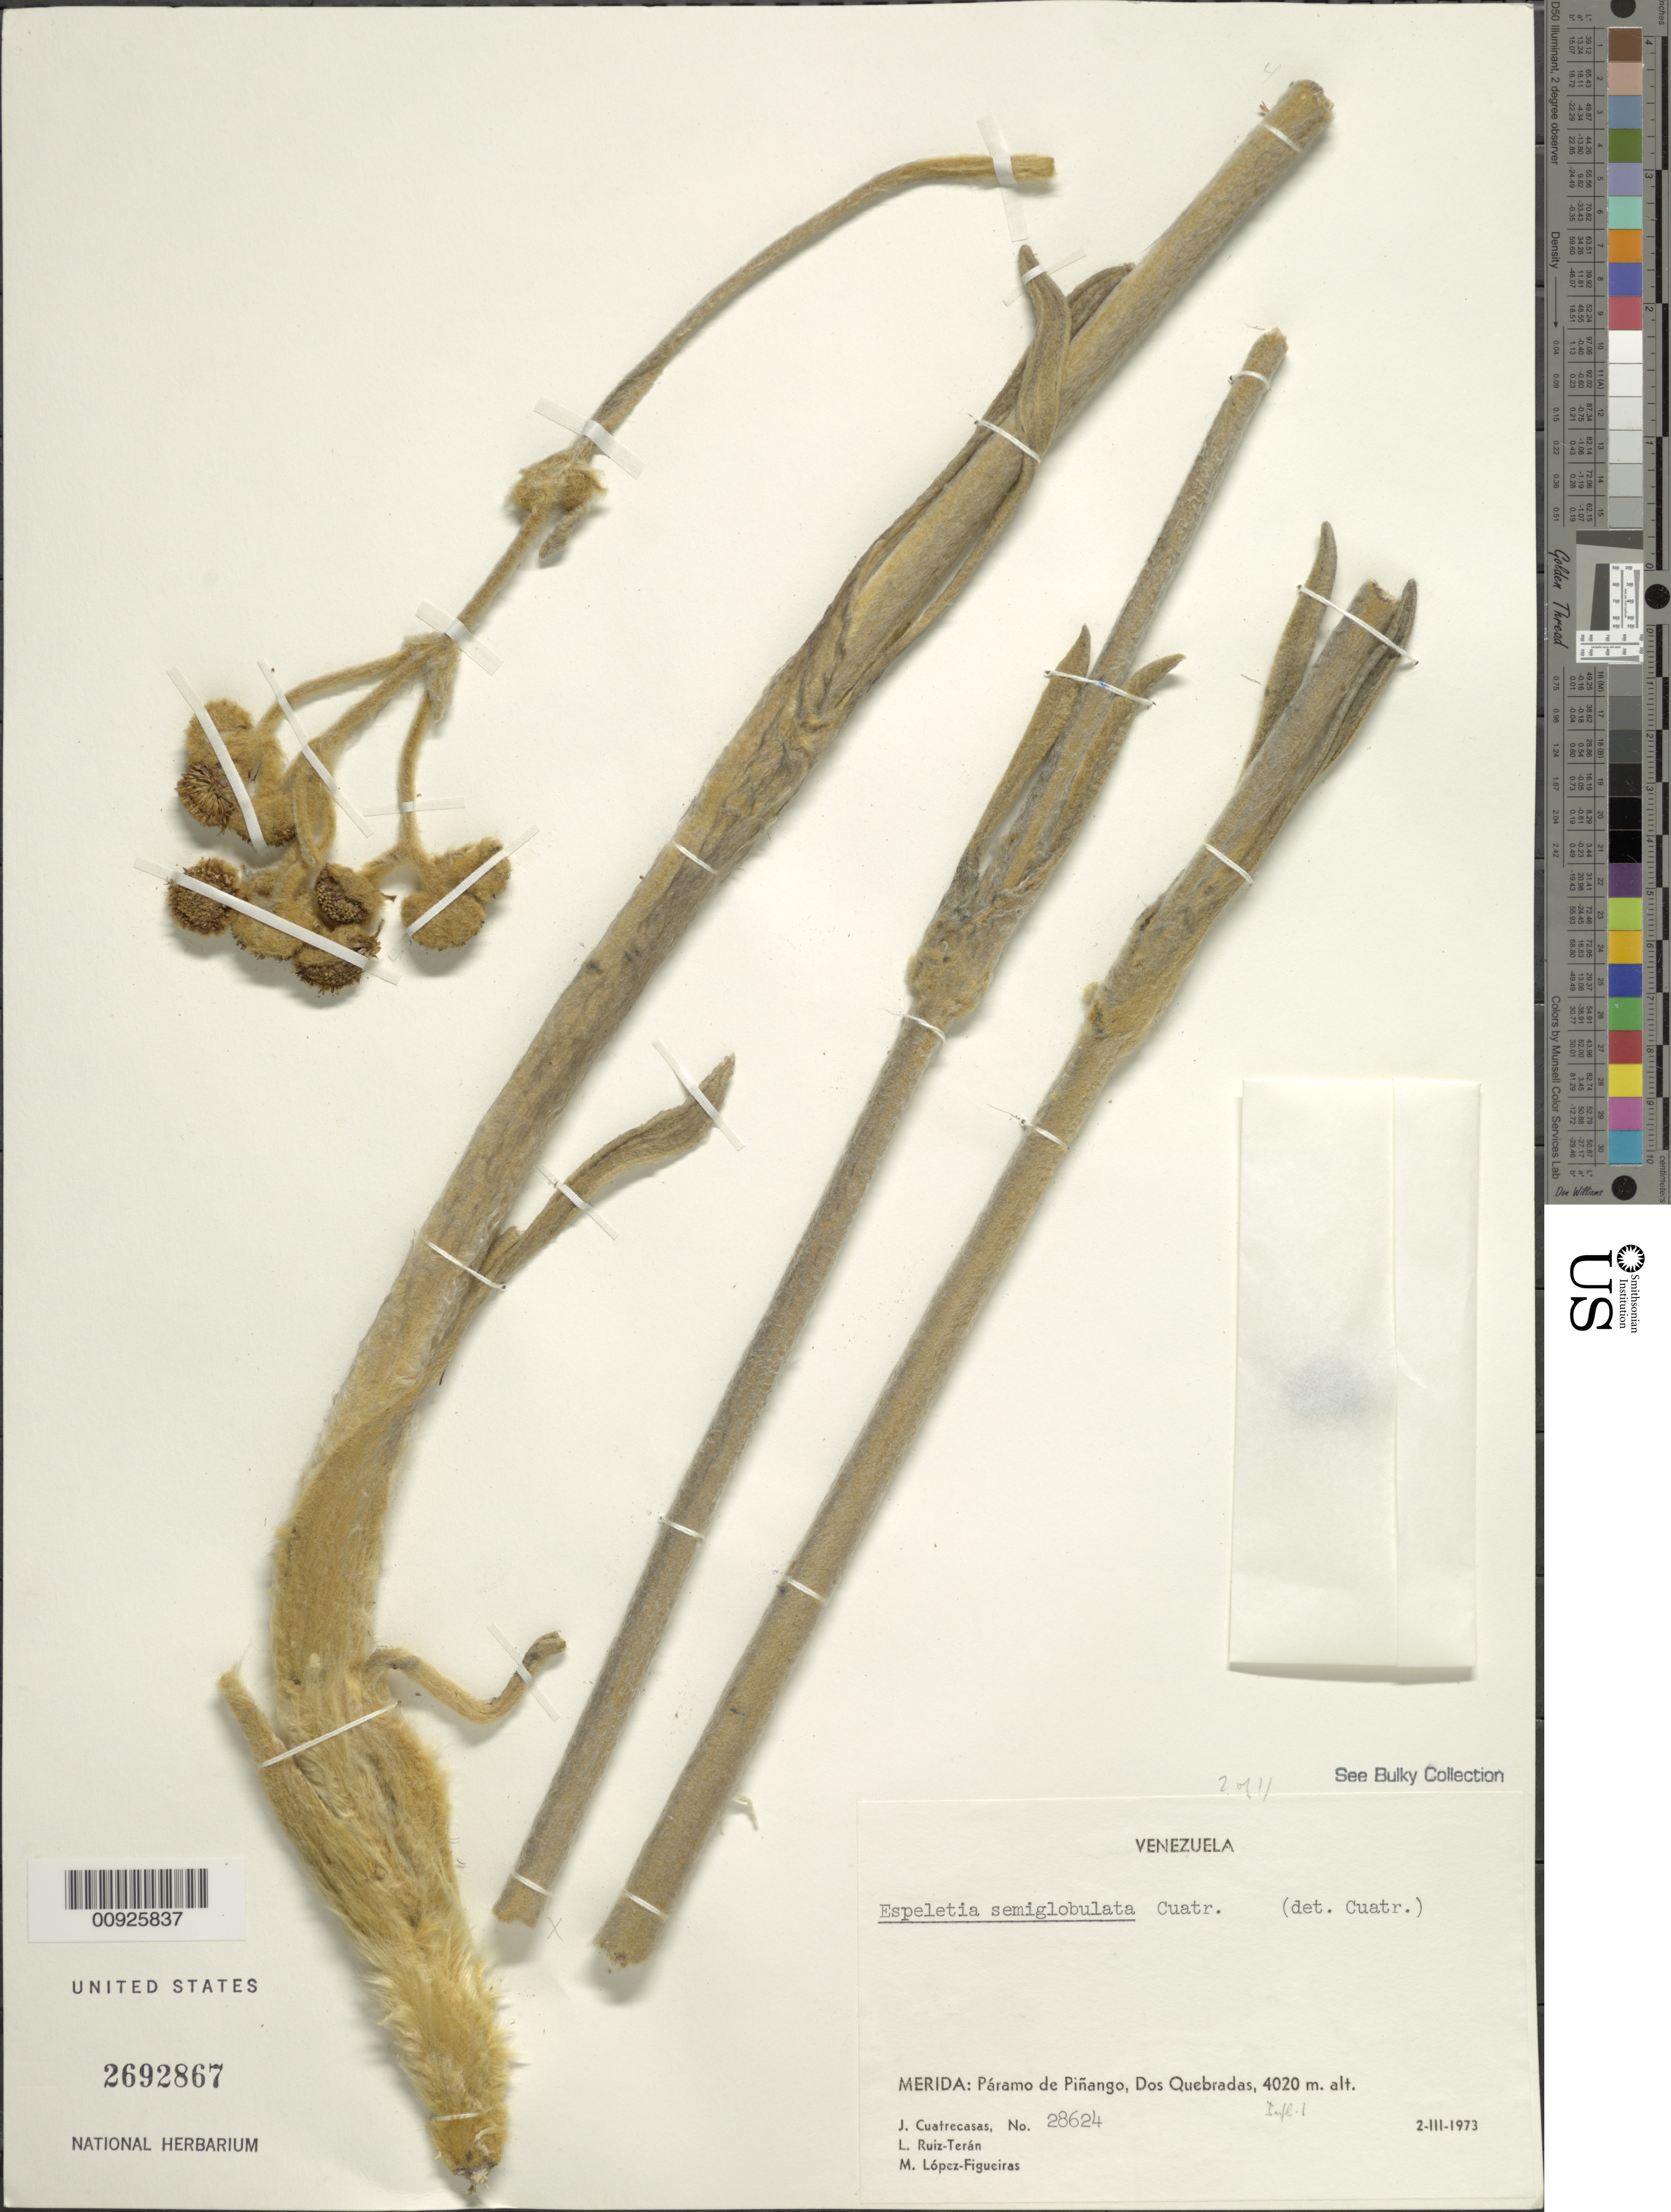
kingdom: Plantae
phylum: Tracheophyta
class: Magnoliopsida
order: Asterales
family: Asteraceae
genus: Espeletia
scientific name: Espeletia semiglobulata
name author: Cuatrec.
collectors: J. Cuatrecasas, L. E. Ruíz-Terán & M. López Figueiras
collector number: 28624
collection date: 1973-03-02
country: Venezuela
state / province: Mérida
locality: P. de Piñango. Páramo de Piñango, Dos Quebradas.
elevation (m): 4020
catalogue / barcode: US 2692867